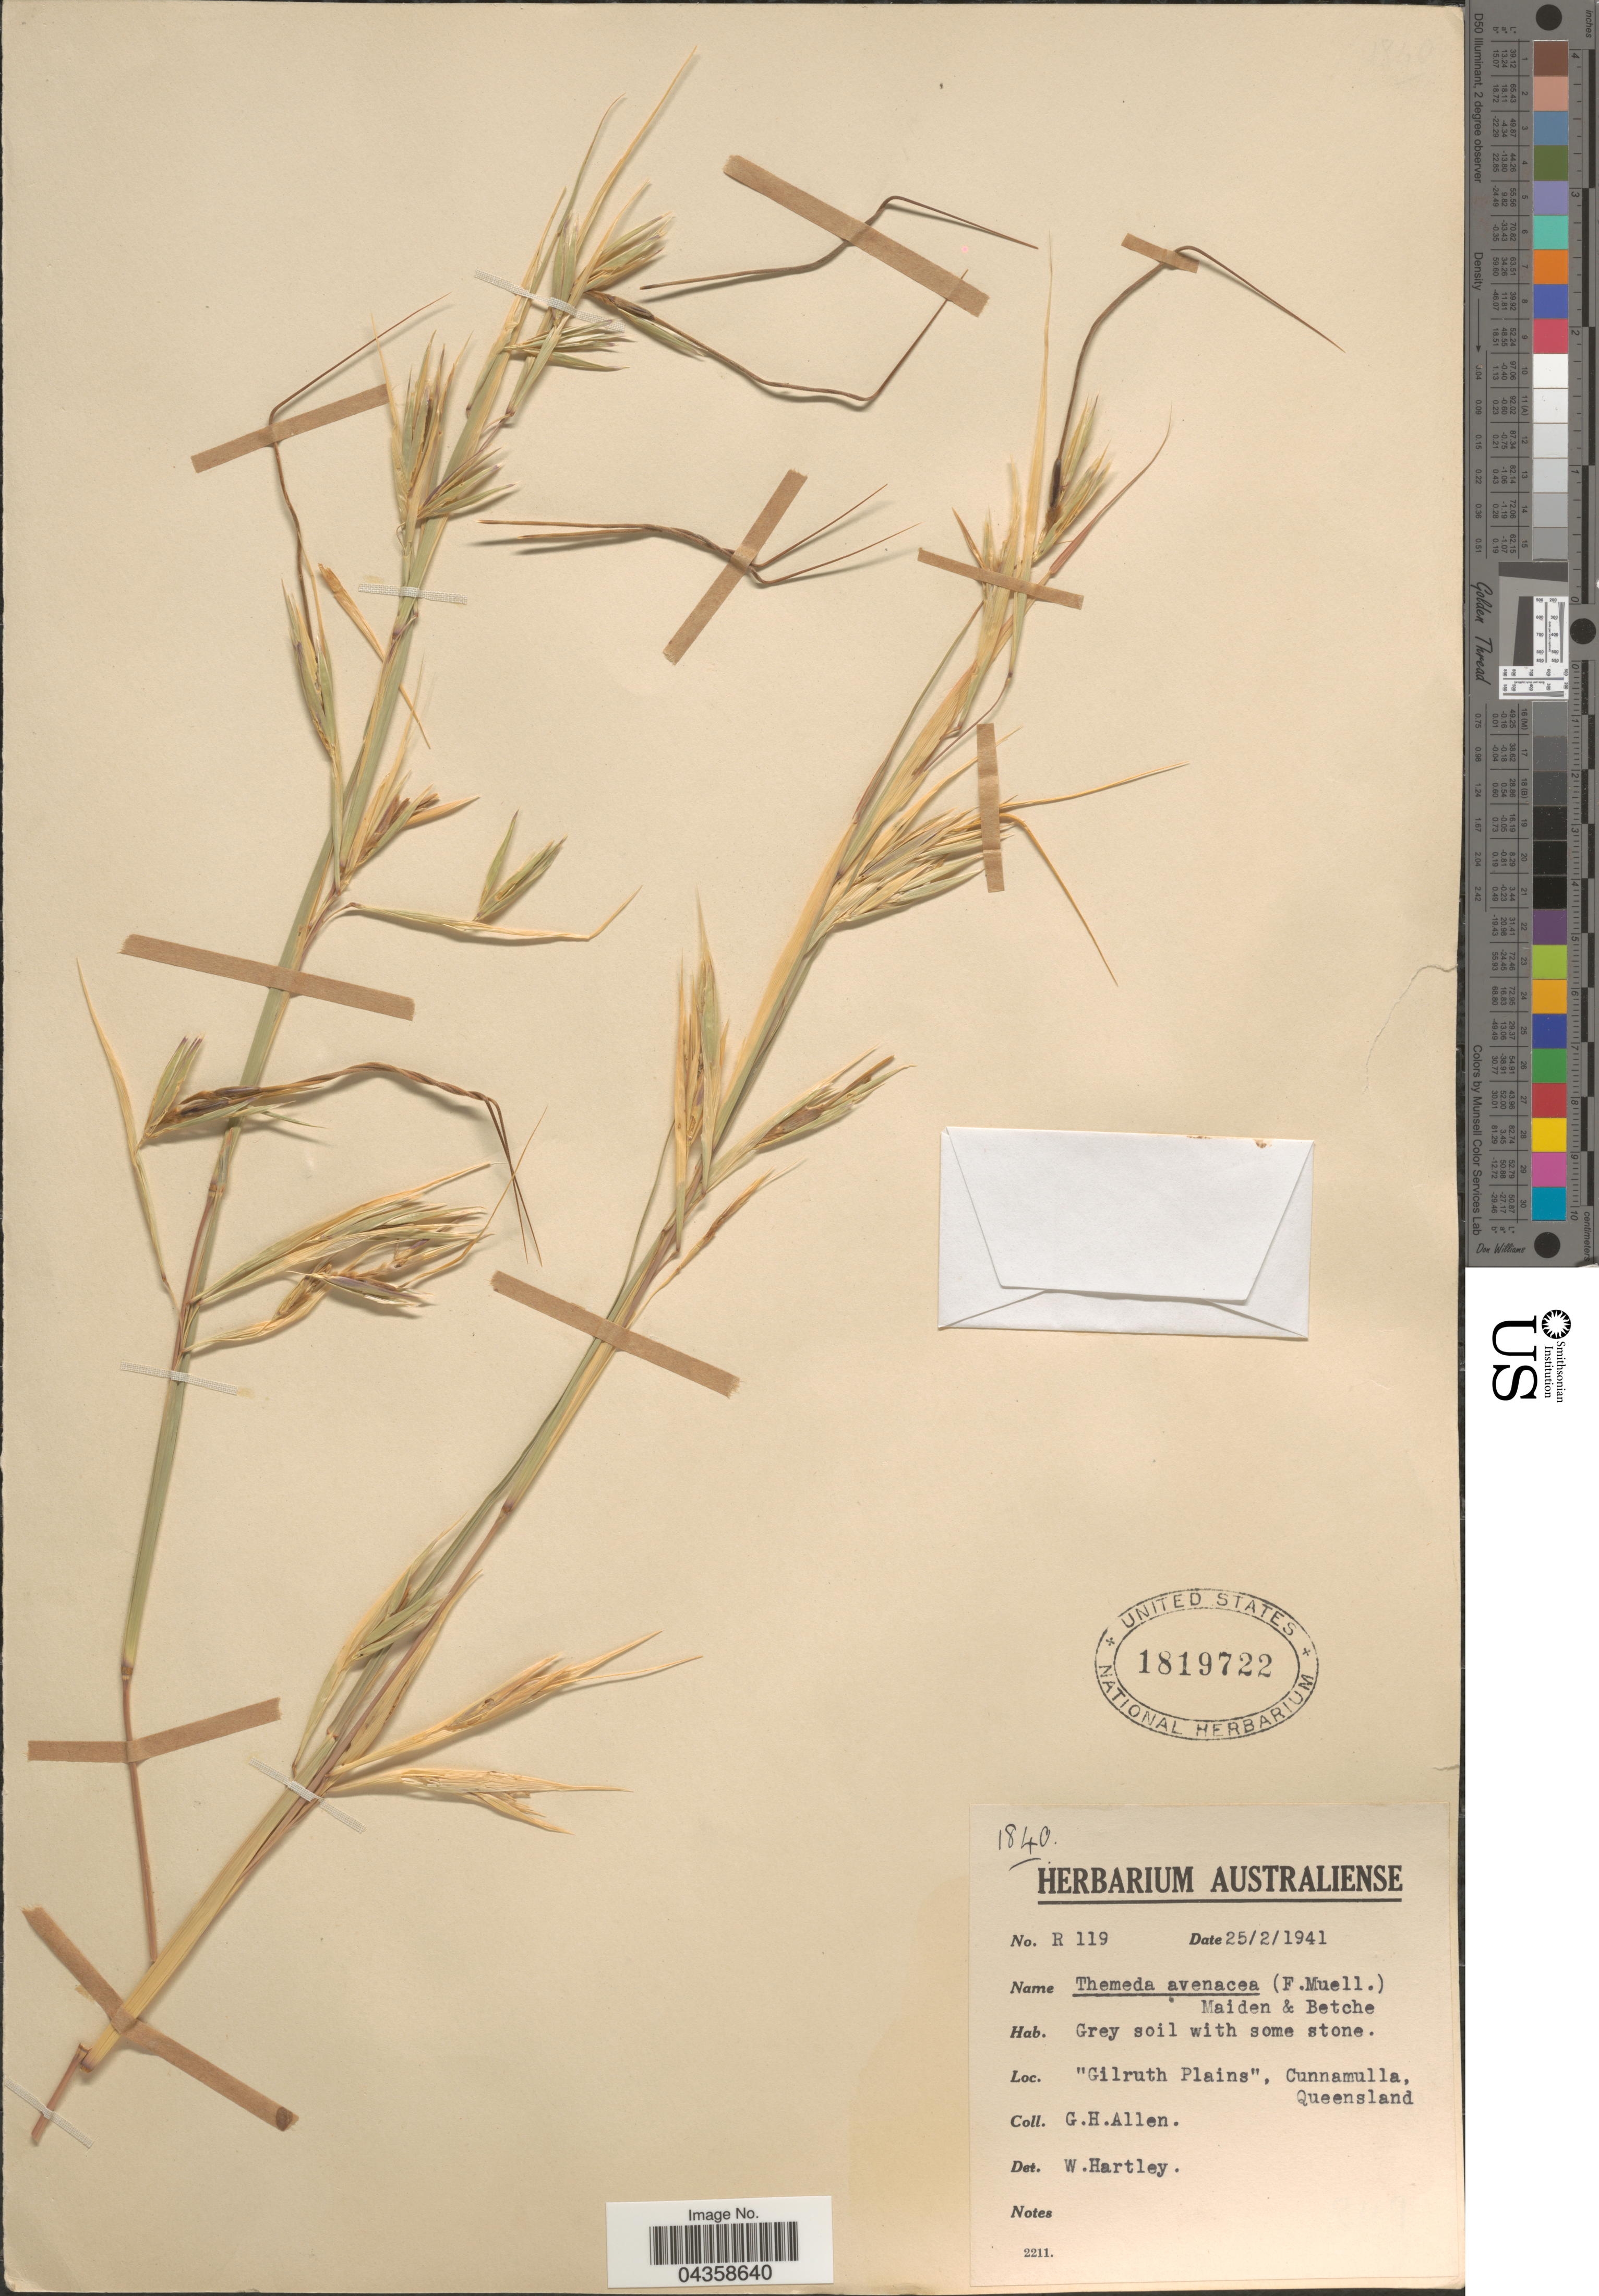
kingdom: Plantae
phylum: Tracheophyta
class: Liliopsida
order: Poales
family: Poaceae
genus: Themeda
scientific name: Themeda avenacea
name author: (F. Muell.) Durand & B.D. Jacks.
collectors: G. Allen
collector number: R119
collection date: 1941-02-25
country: Australia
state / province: Queensland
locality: Gilruth Plains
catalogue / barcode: US 1819722